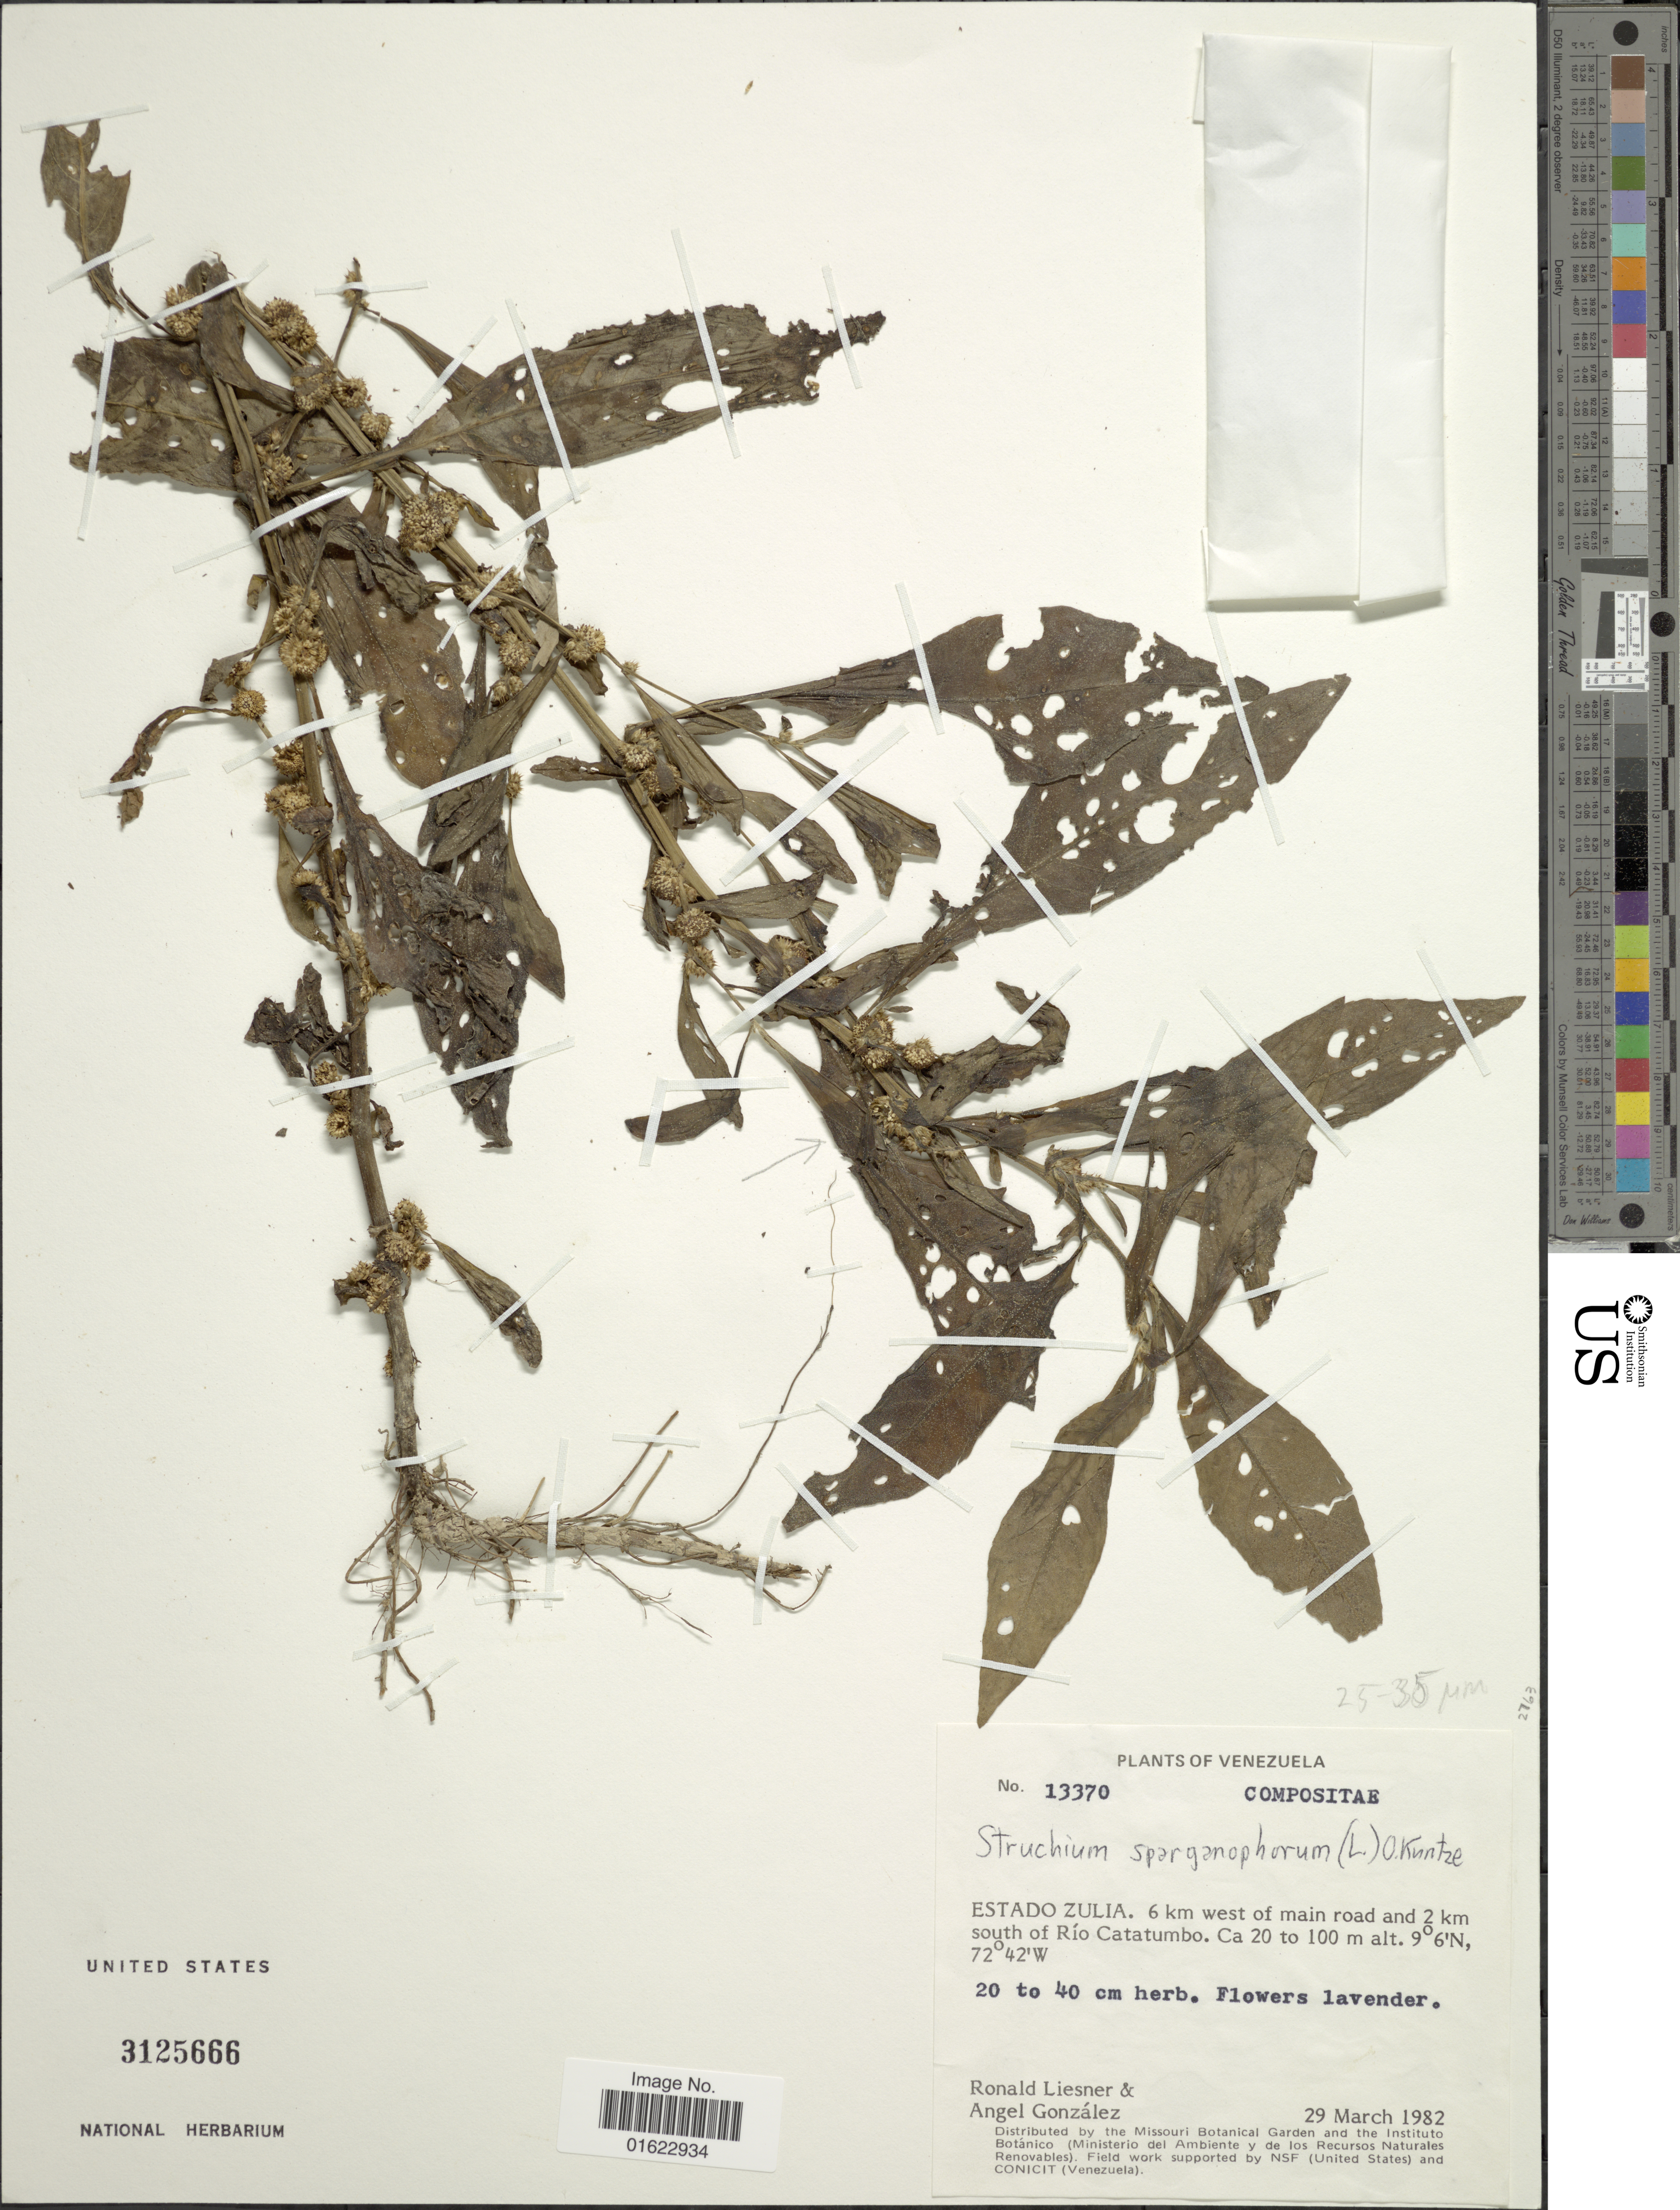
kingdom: Plantae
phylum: Tracheophyta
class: Magnoliopsida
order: Asterales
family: Asteraceae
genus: Struchium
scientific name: Struchium sparganophorum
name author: (L.) Kuntze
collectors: R. L. Liesner & A. Gonzáles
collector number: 13370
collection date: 1982-03-29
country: Venezuela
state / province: Zulia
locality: Venezuela. Estado Zulia. 6 km west of main road and 2 km south of Rio Catatumbo.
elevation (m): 20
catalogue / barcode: US 3125666